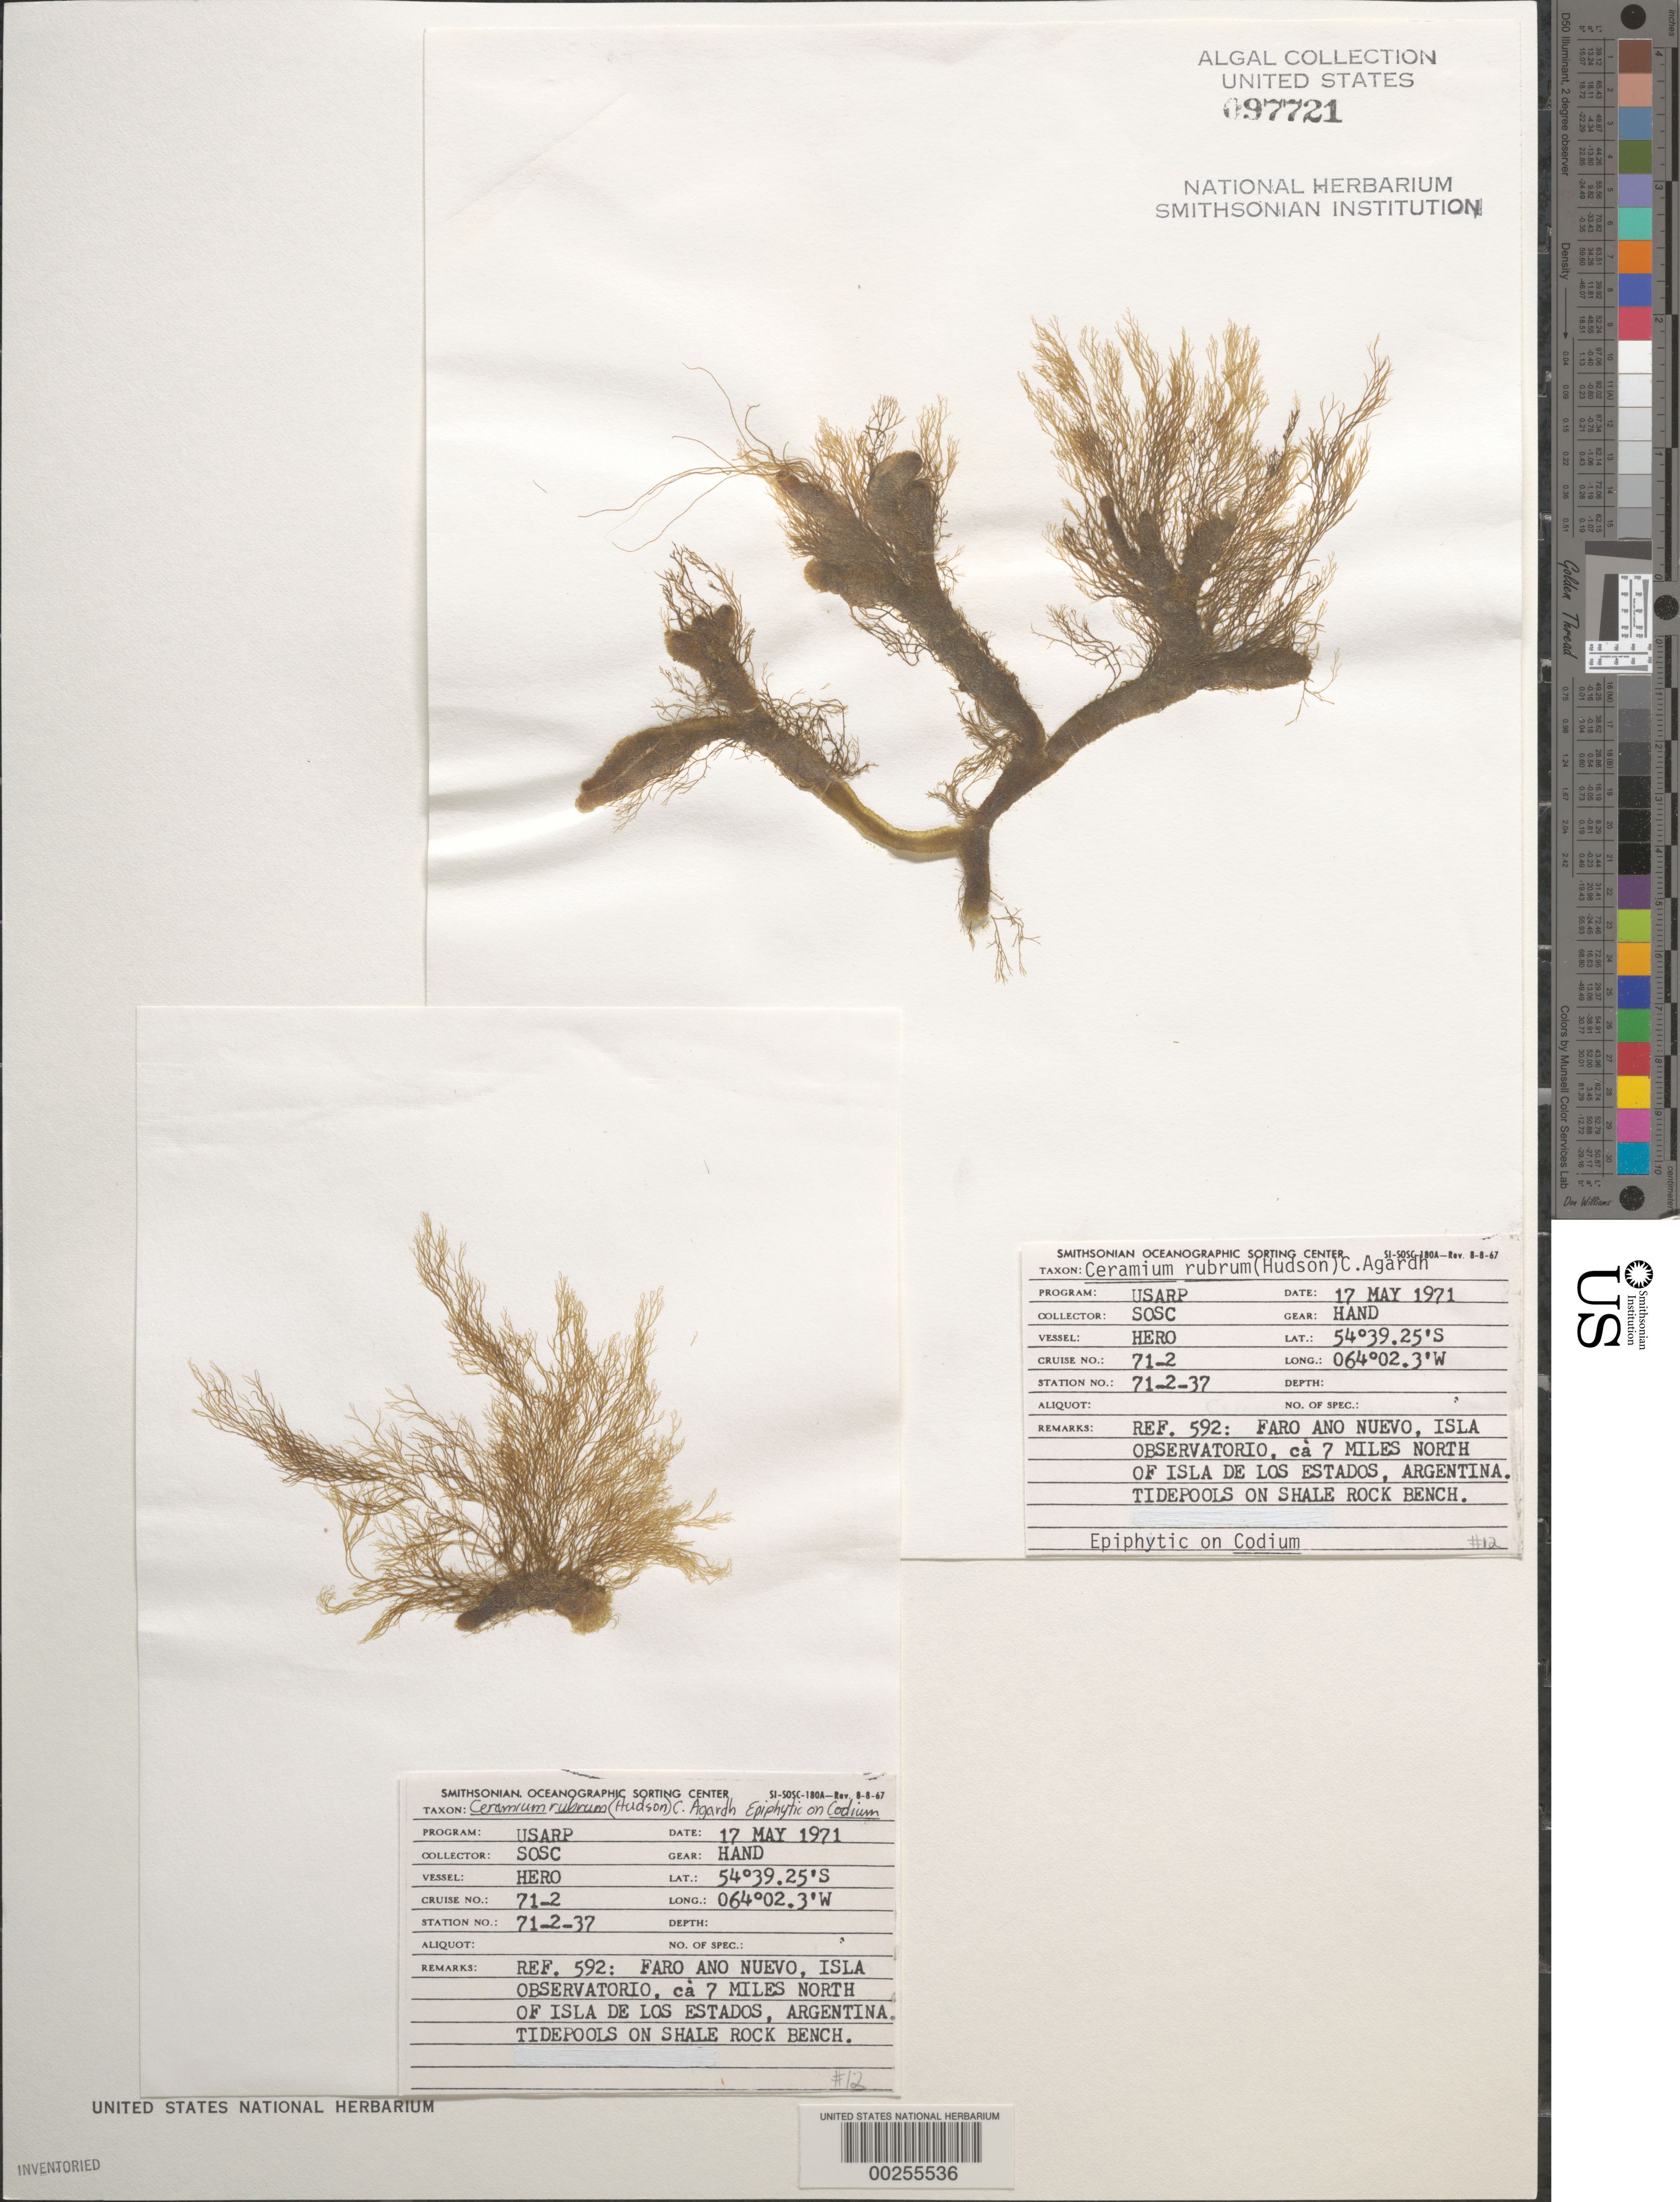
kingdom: Plantae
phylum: Rhodophyta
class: Florideophyceae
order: Ceramiales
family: Ceramiaceae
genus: Ceramium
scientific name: Ceramium rubrum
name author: C. Agardh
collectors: SOSC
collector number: Station 71-2-37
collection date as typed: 17 May 1971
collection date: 1971-05-17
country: Argentina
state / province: Tierra del Fuego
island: Isla Observatorio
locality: Faro Ano Nuevo, ca. 7 miles north of Isla de los Estados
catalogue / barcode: US 97721